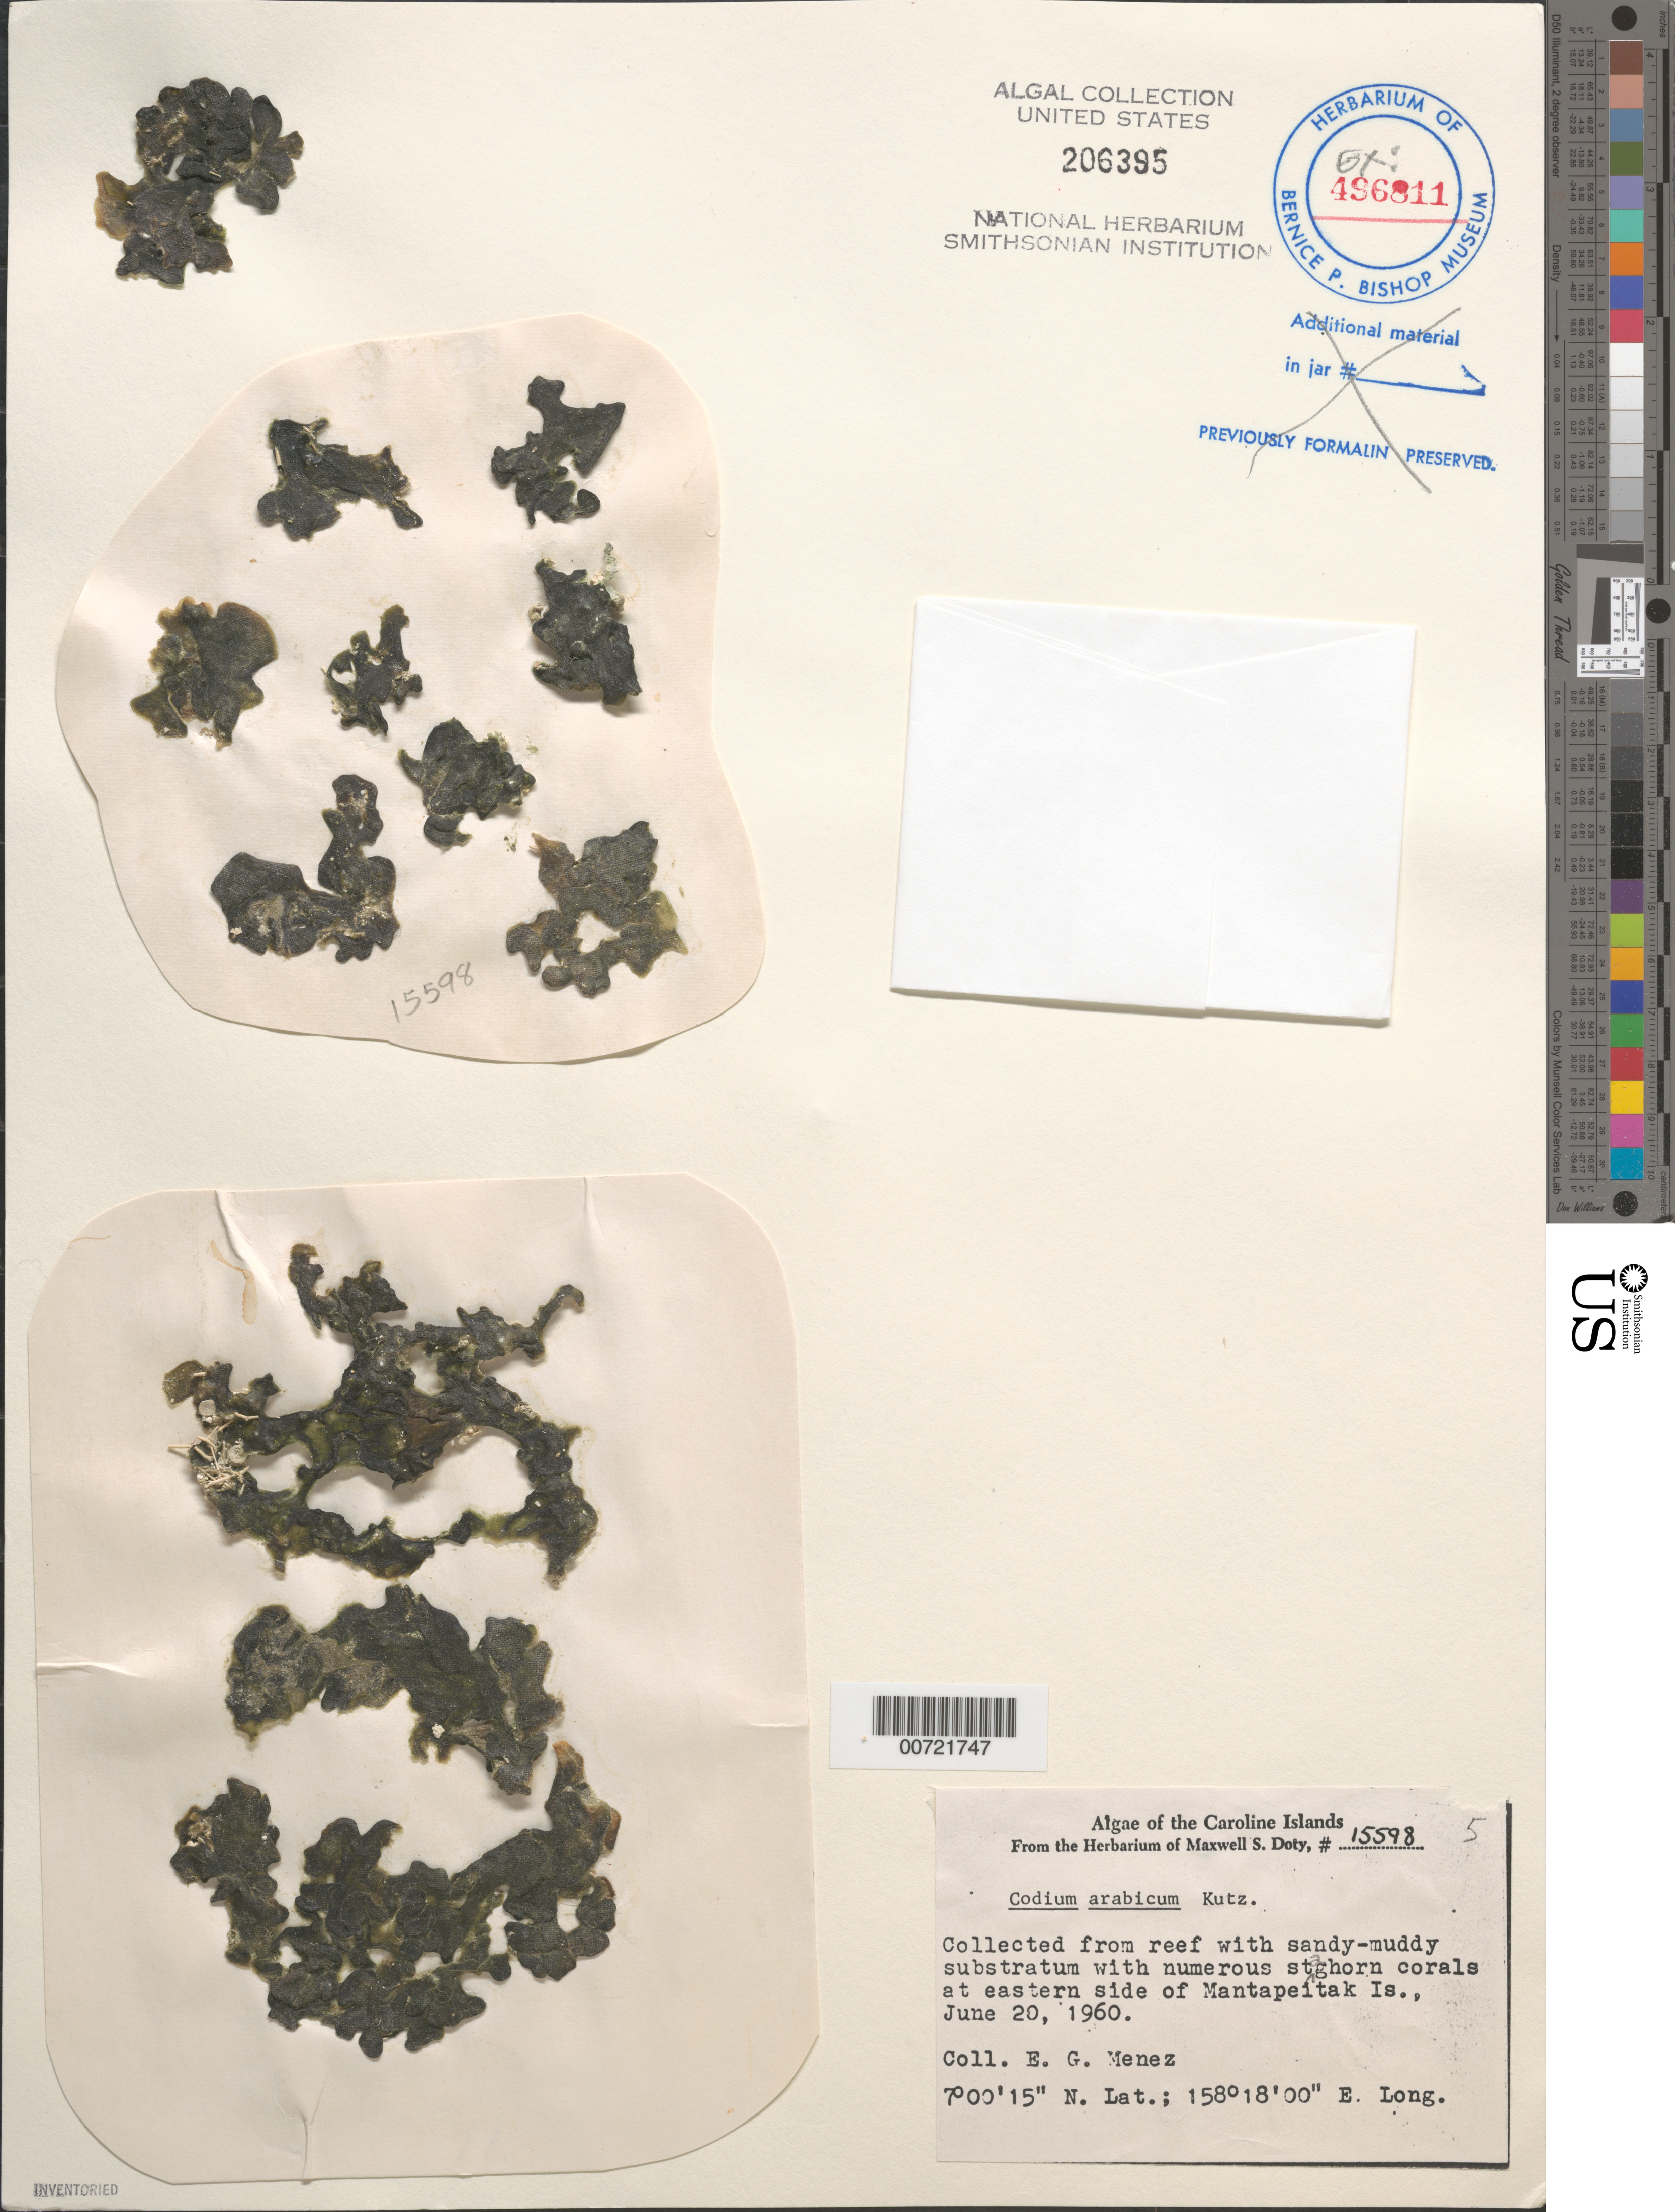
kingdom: Plantae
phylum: Chlorophyta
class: Ulvophyceae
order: Bryopsidales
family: Codiaceae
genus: Codium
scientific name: Codium arabicum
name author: Kütz.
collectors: Meñez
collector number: MSD 15598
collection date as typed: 20 Jun 1960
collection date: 1960-06-20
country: Micronesia, Federated States of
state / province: Pohnpei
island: Mantapeitak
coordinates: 7 00' 15" N, 158 18' 00" E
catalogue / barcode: US 206395